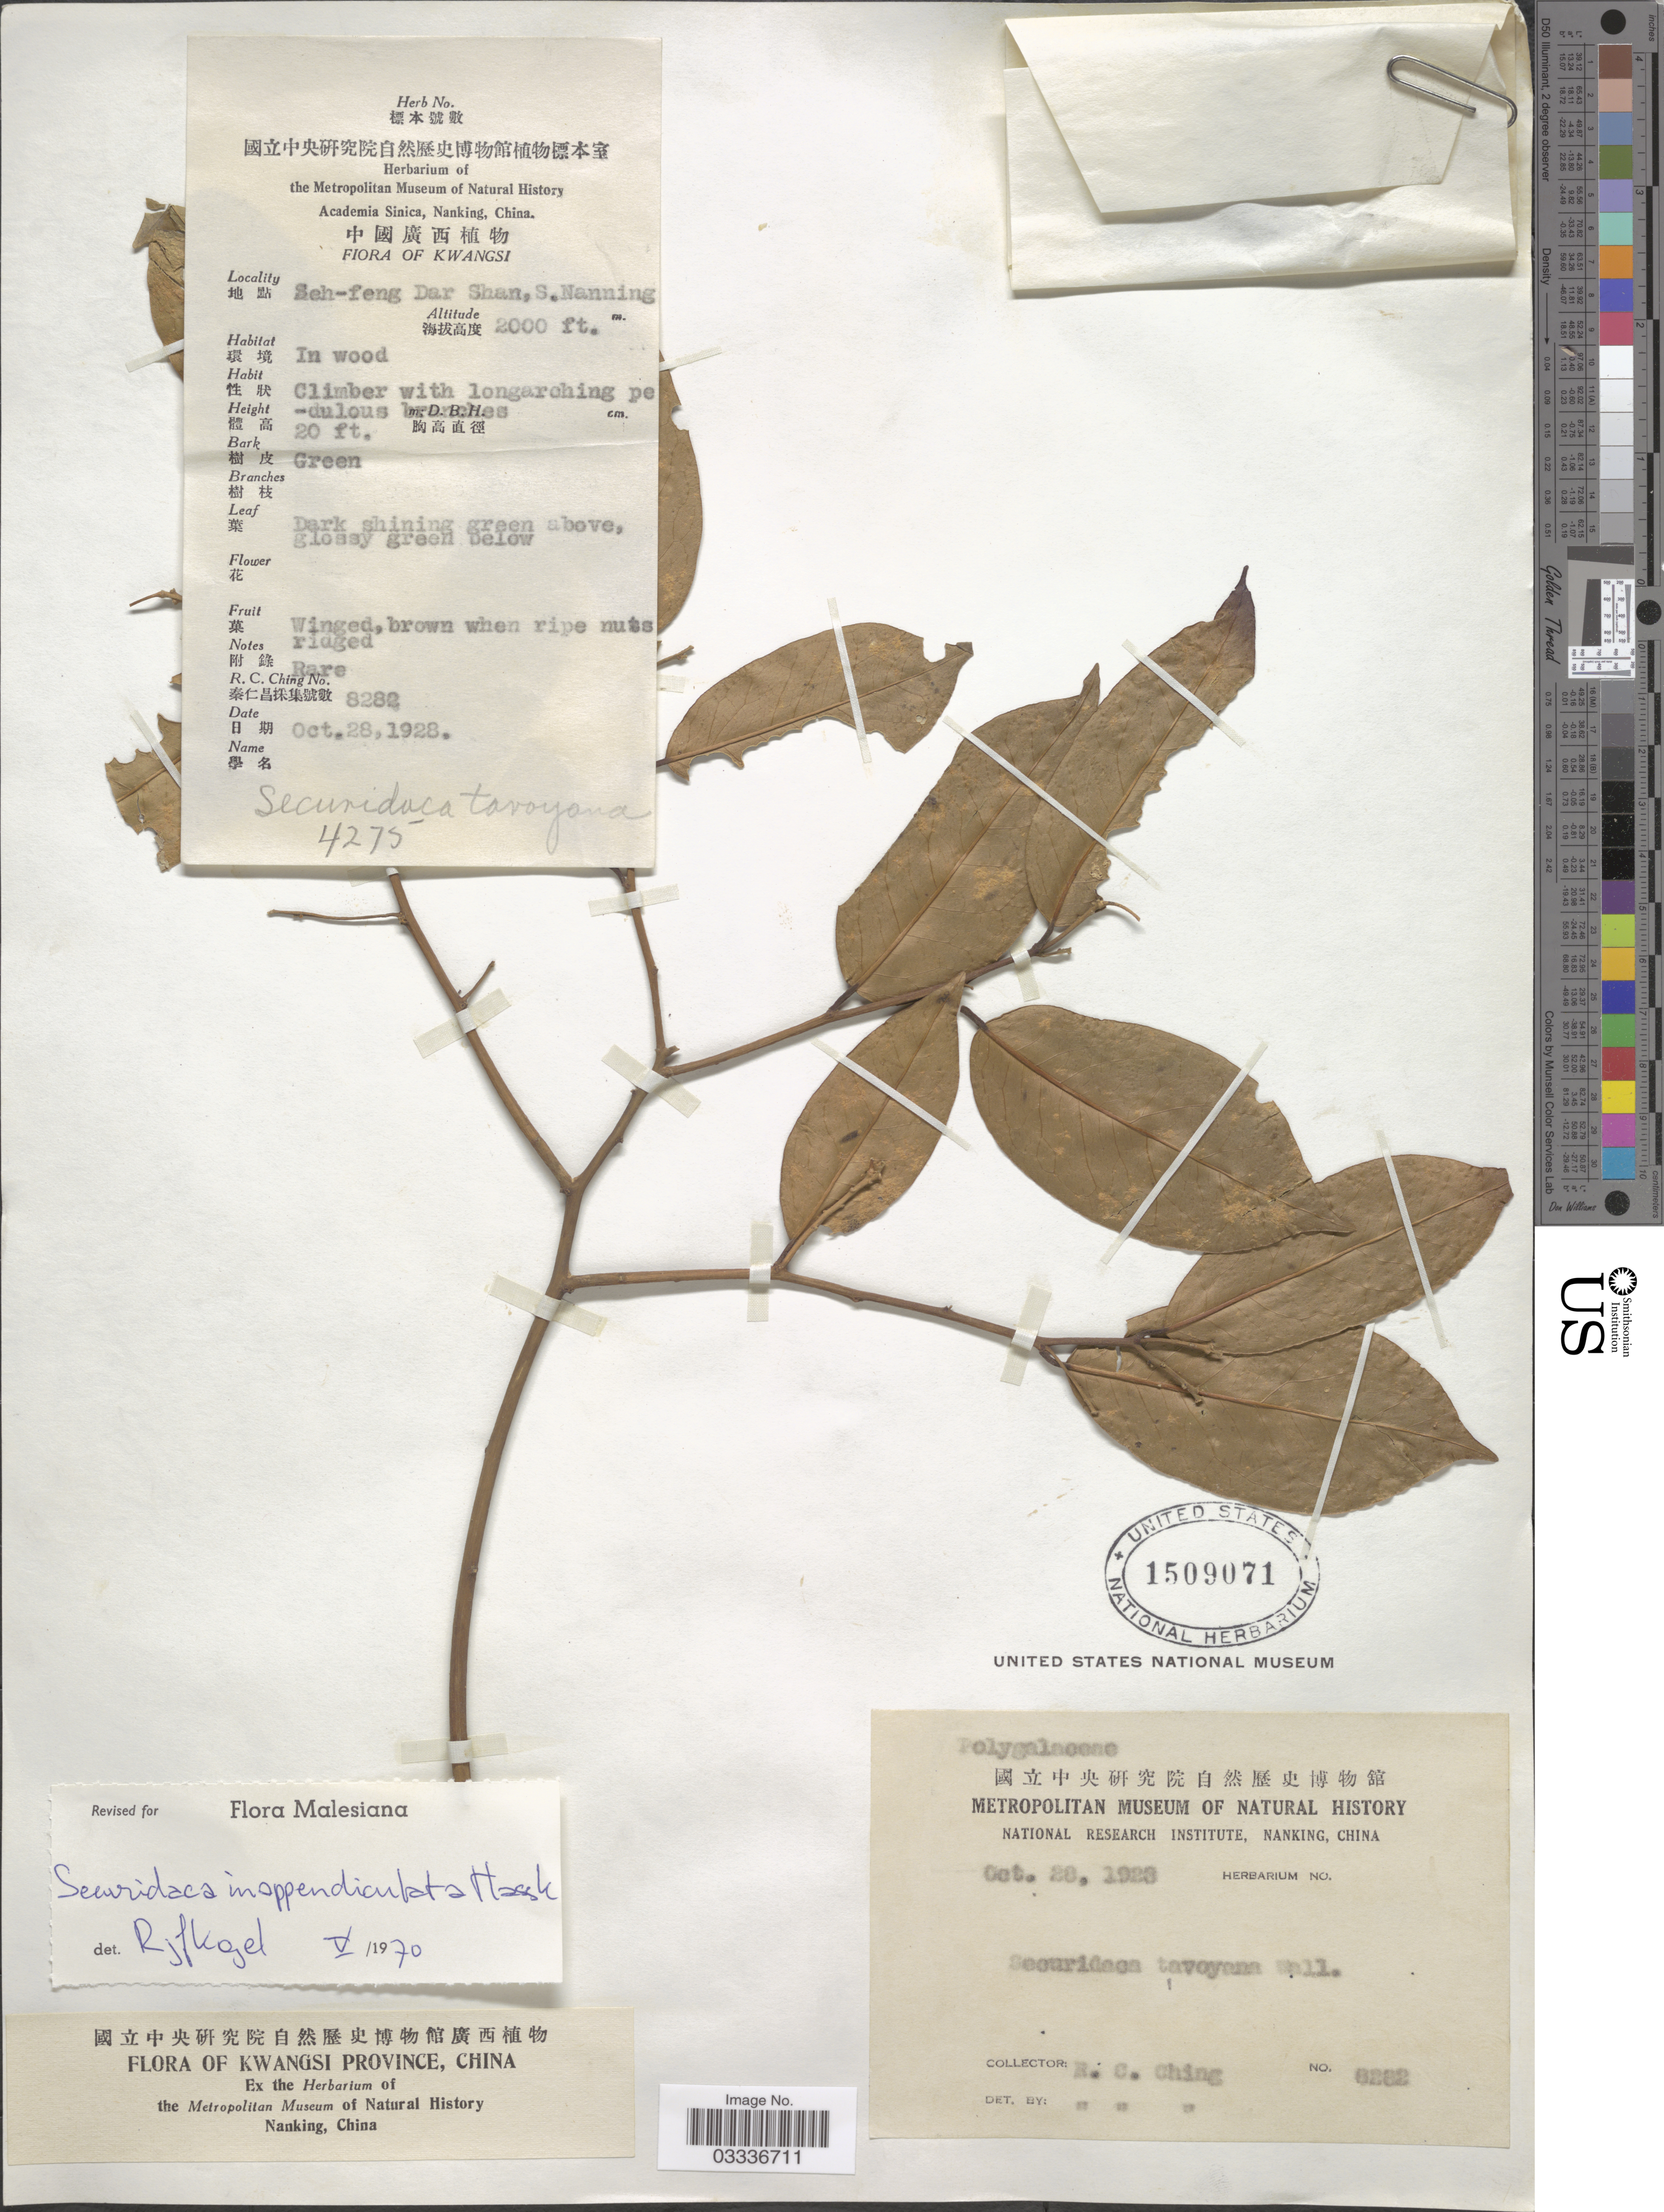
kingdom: Plantae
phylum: Tracheophyta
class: Magnoliopsida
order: Fabales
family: Polygalaceae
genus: Securidaca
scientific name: Securidaca inappendiculata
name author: Hassk.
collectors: R. C. Ching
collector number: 8282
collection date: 1928-10-28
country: China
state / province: Guangxi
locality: Kwangsi Province. Seh-feng Dar Shan, S. Nanning.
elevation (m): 610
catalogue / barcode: US 1509071